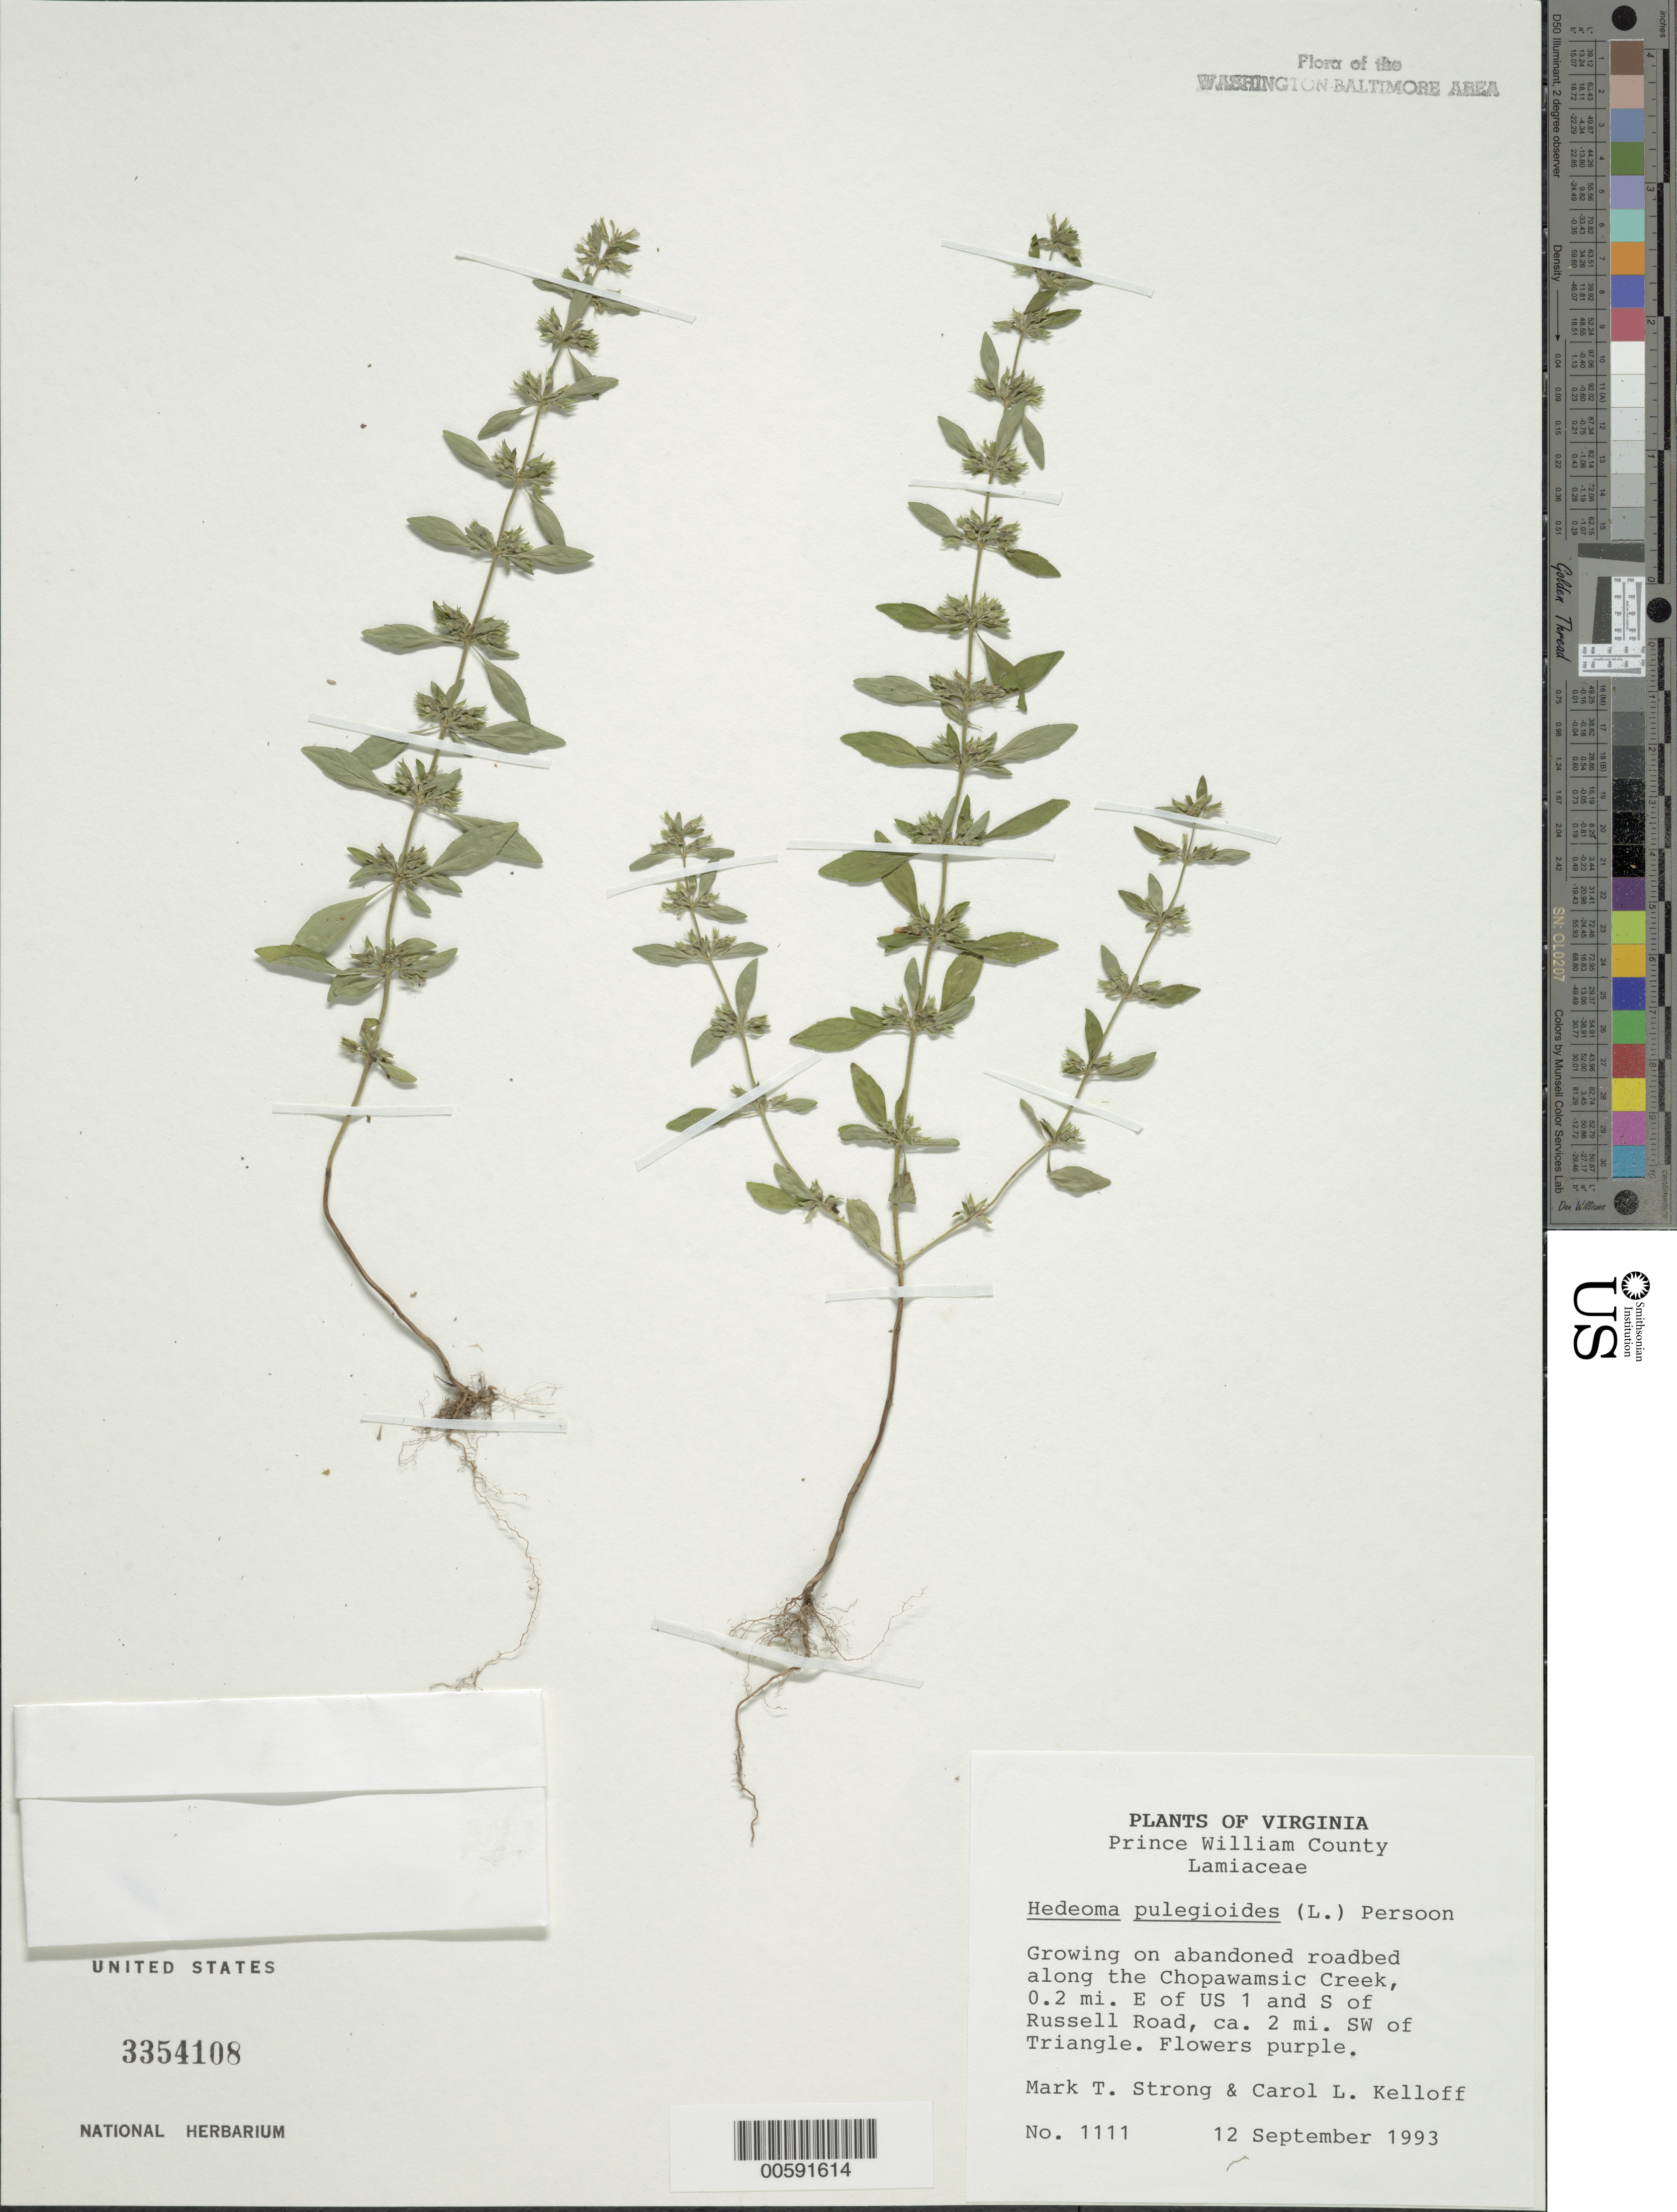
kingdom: Plantae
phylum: Tracheophyta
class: Magnoliopsida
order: Lamiales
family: Lamiaceae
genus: Hedeoma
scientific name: Hedeoma pulegioides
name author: (L.) Pers.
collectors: M. T. Strong & C. L. Kelloff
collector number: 1111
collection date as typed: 12 Sep 1993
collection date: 1993-09-12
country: United States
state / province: Virginia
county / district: Prince William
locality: Chopawamsic Creek, E of US 1 and S of Russell Road, SW of Triangle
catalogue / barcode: US 3354108